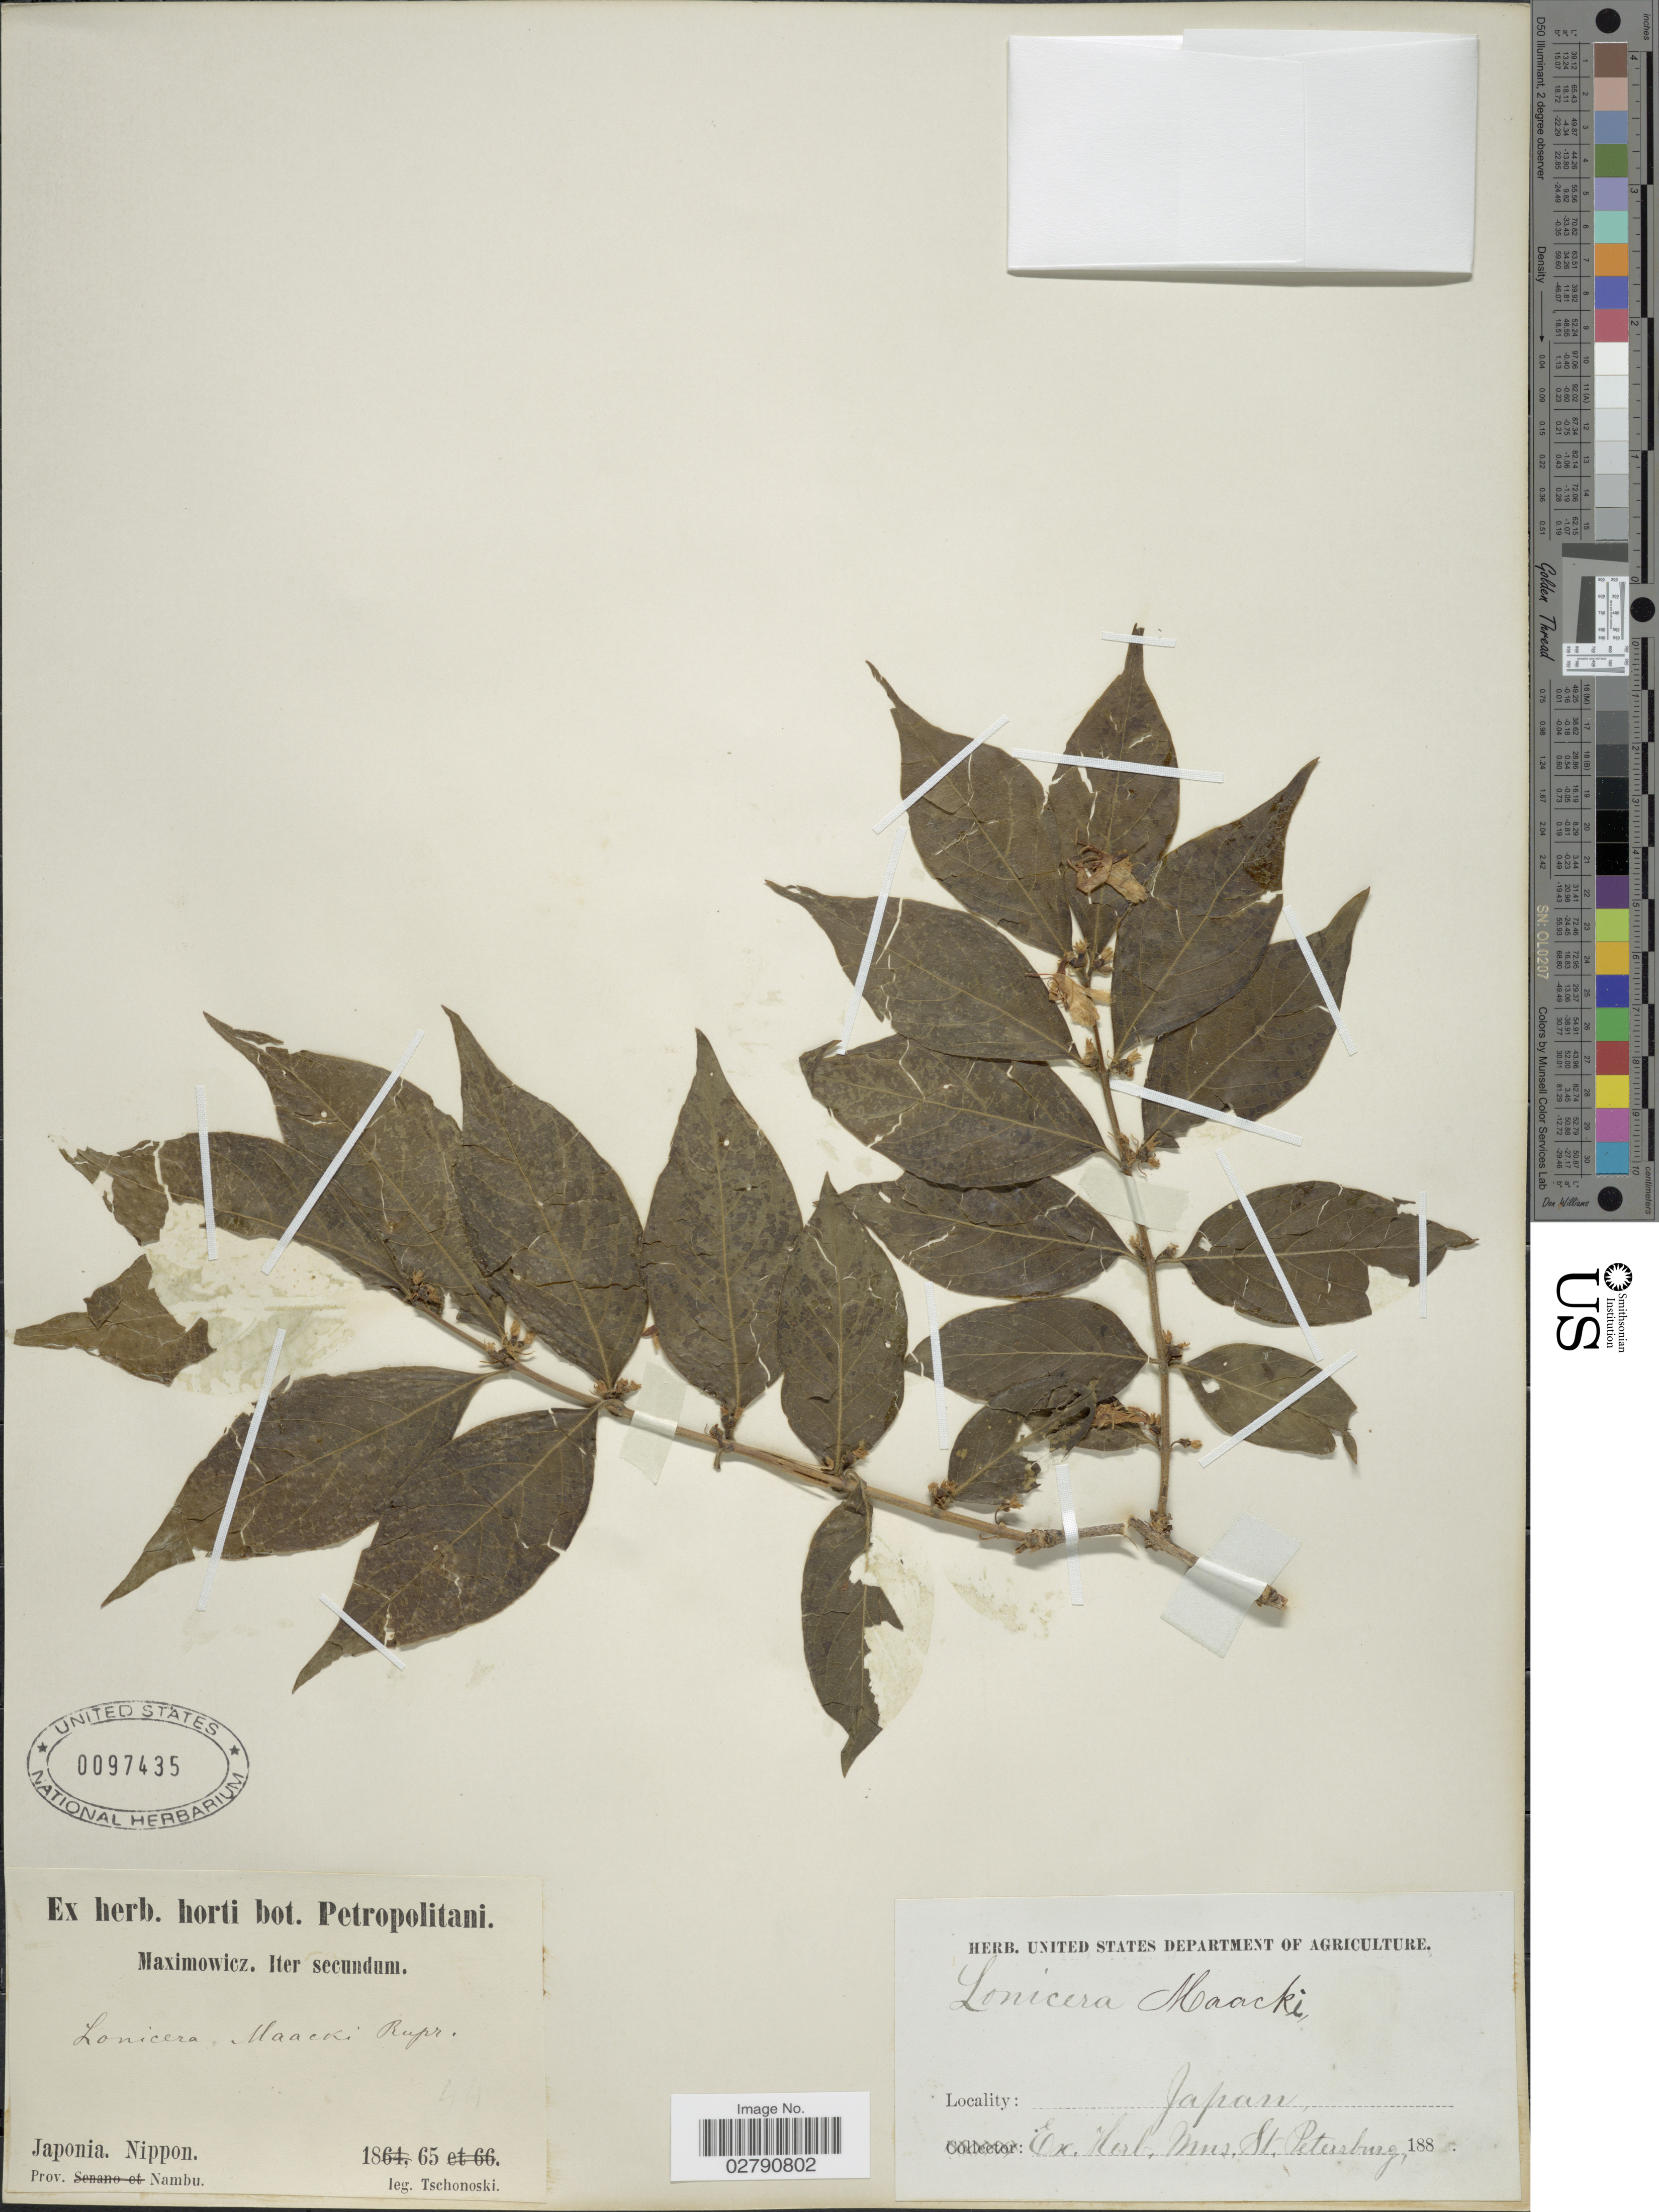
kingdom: Plantae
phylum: Tracheophyta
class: Magnoliopsida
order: Dipsacales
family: Caprifoliaceae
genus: Lonicera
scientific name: Lonicera maackii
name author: (Rupr.) Maxim.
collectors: -. Tschonoski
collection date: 1865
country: Japan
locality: Nippon, Prov. Nambu.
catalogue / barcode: US 97435